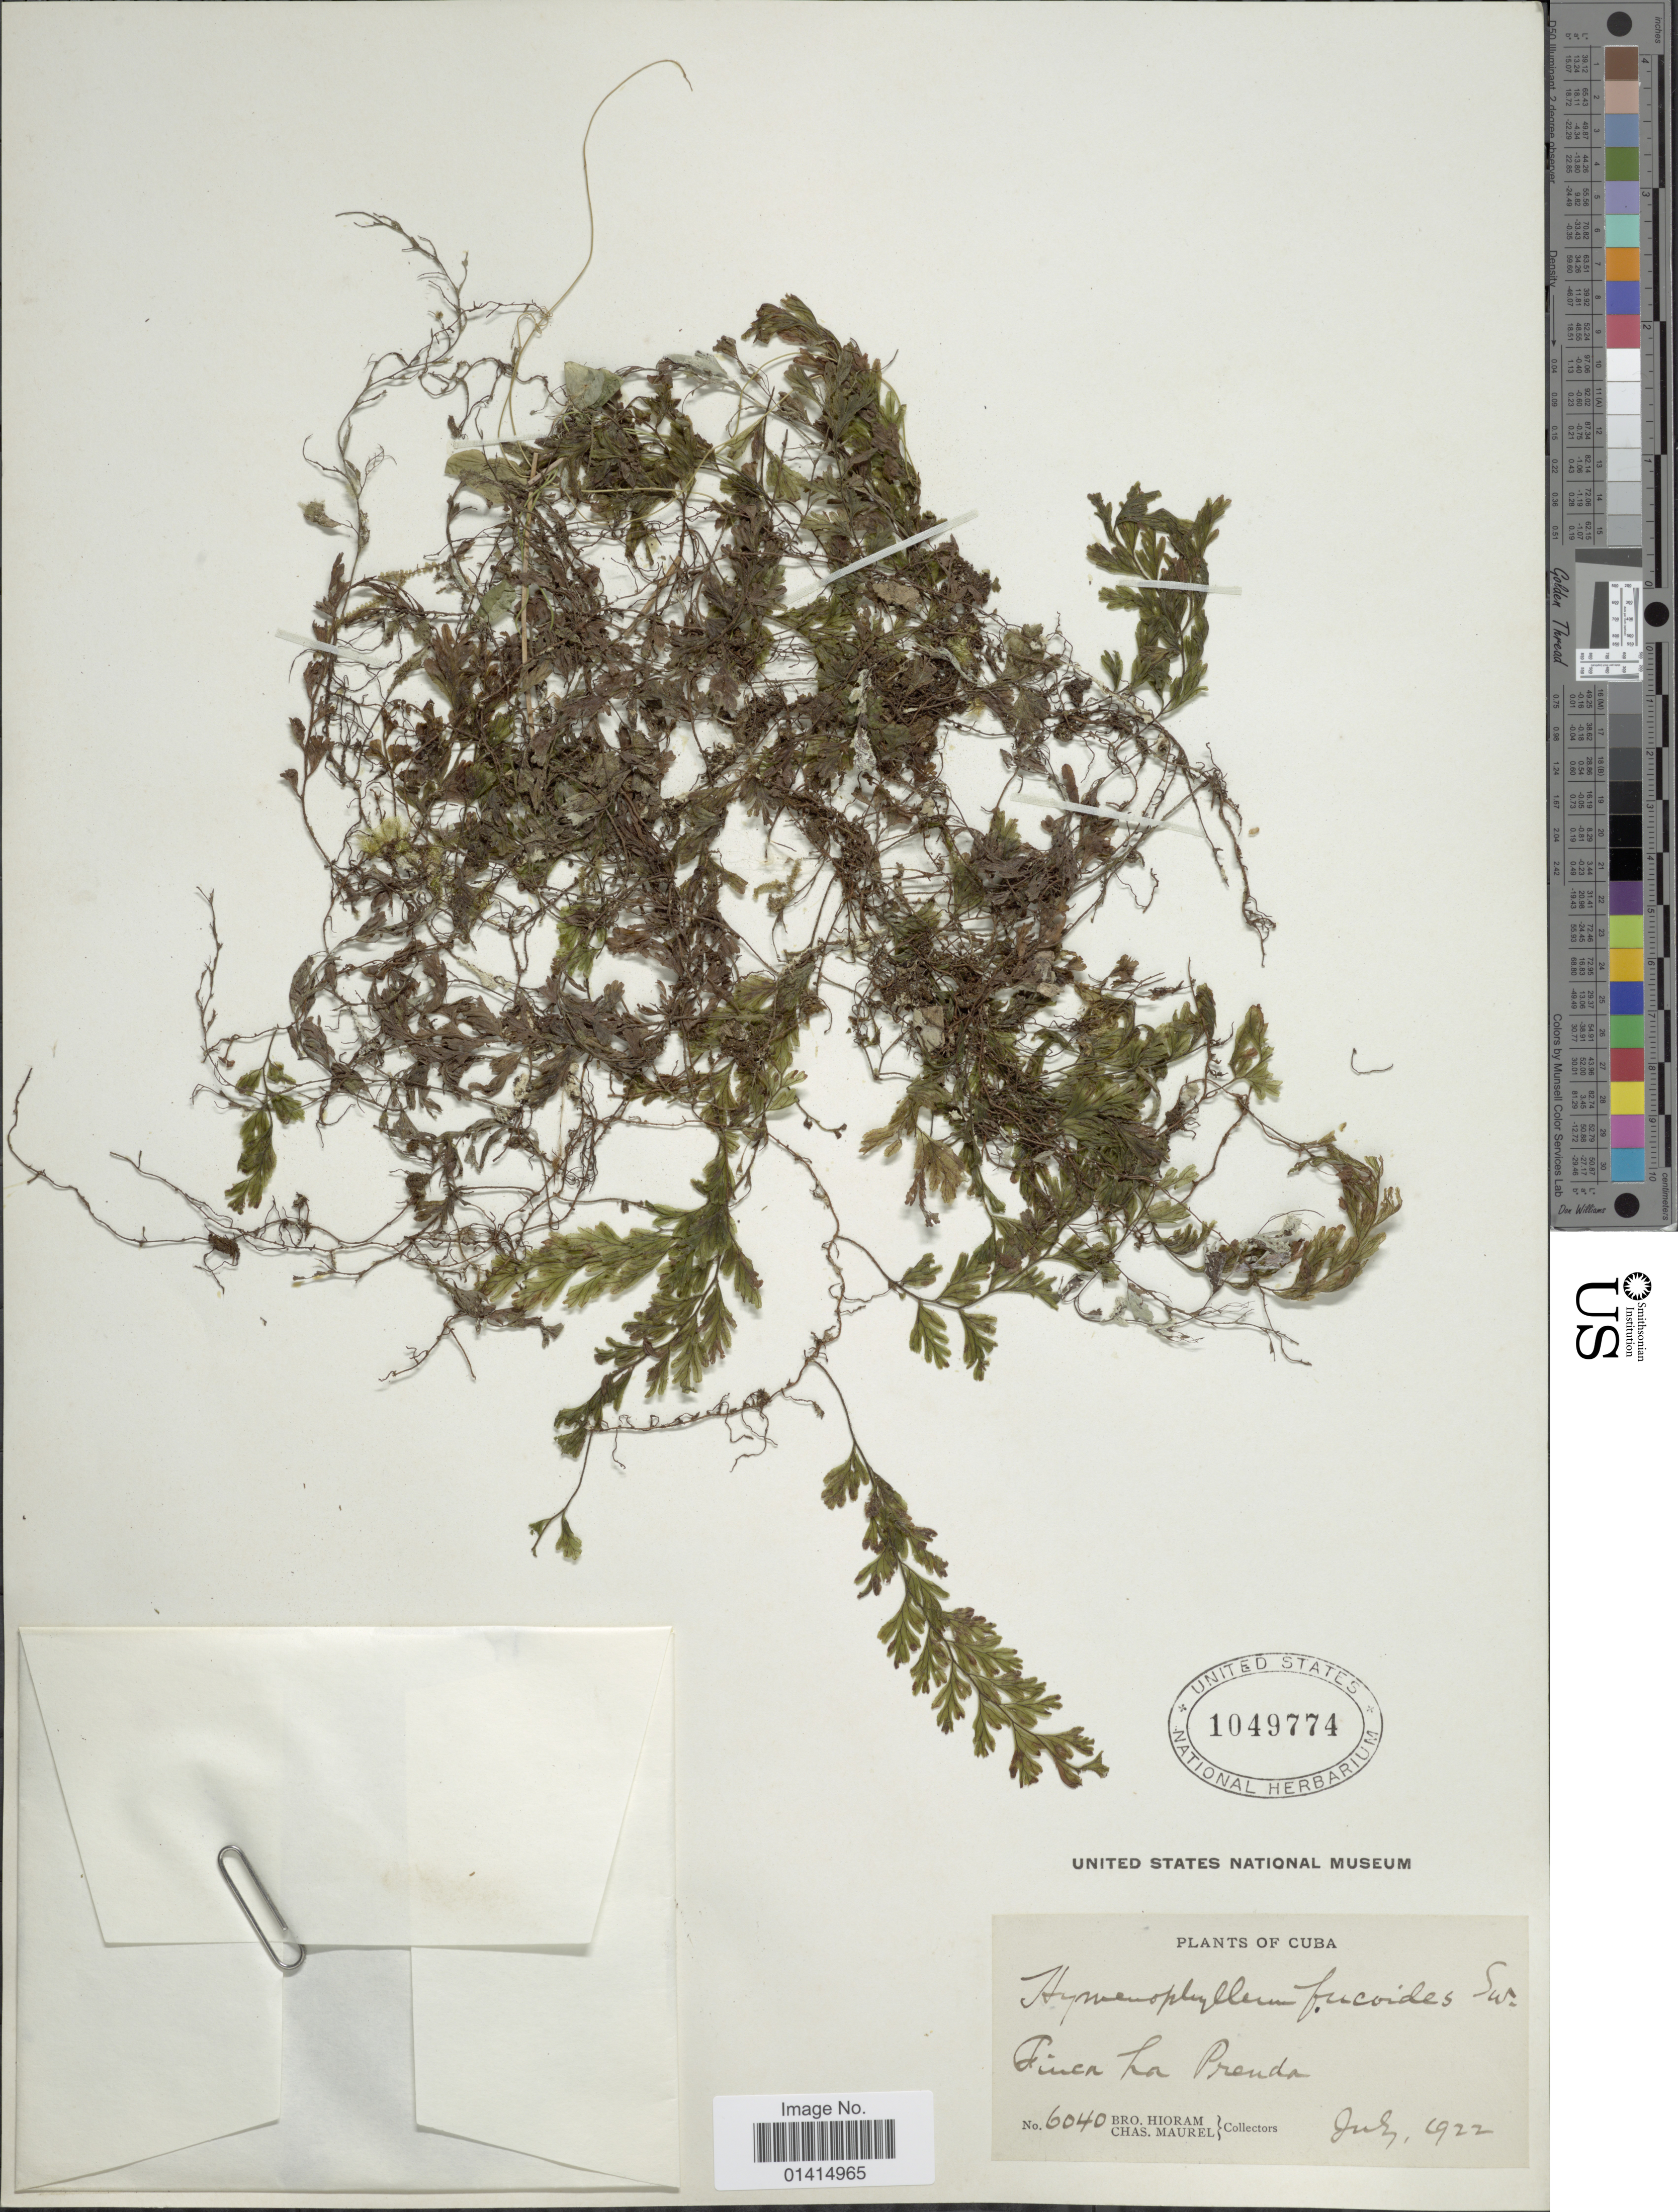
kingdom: Plantae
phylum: Tracheophyta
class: Polypodiopsida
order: Hymenophyllales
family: Hymenophyllaceae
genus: Hymenophyllum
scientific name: Hymenophyllum fucoides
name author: (Sw.) Sw.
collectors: Bro. Hioram & C. Maurel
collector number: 6040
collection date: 1922-07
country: Cuba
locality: Finca La Prenda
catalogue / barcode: US 1049774